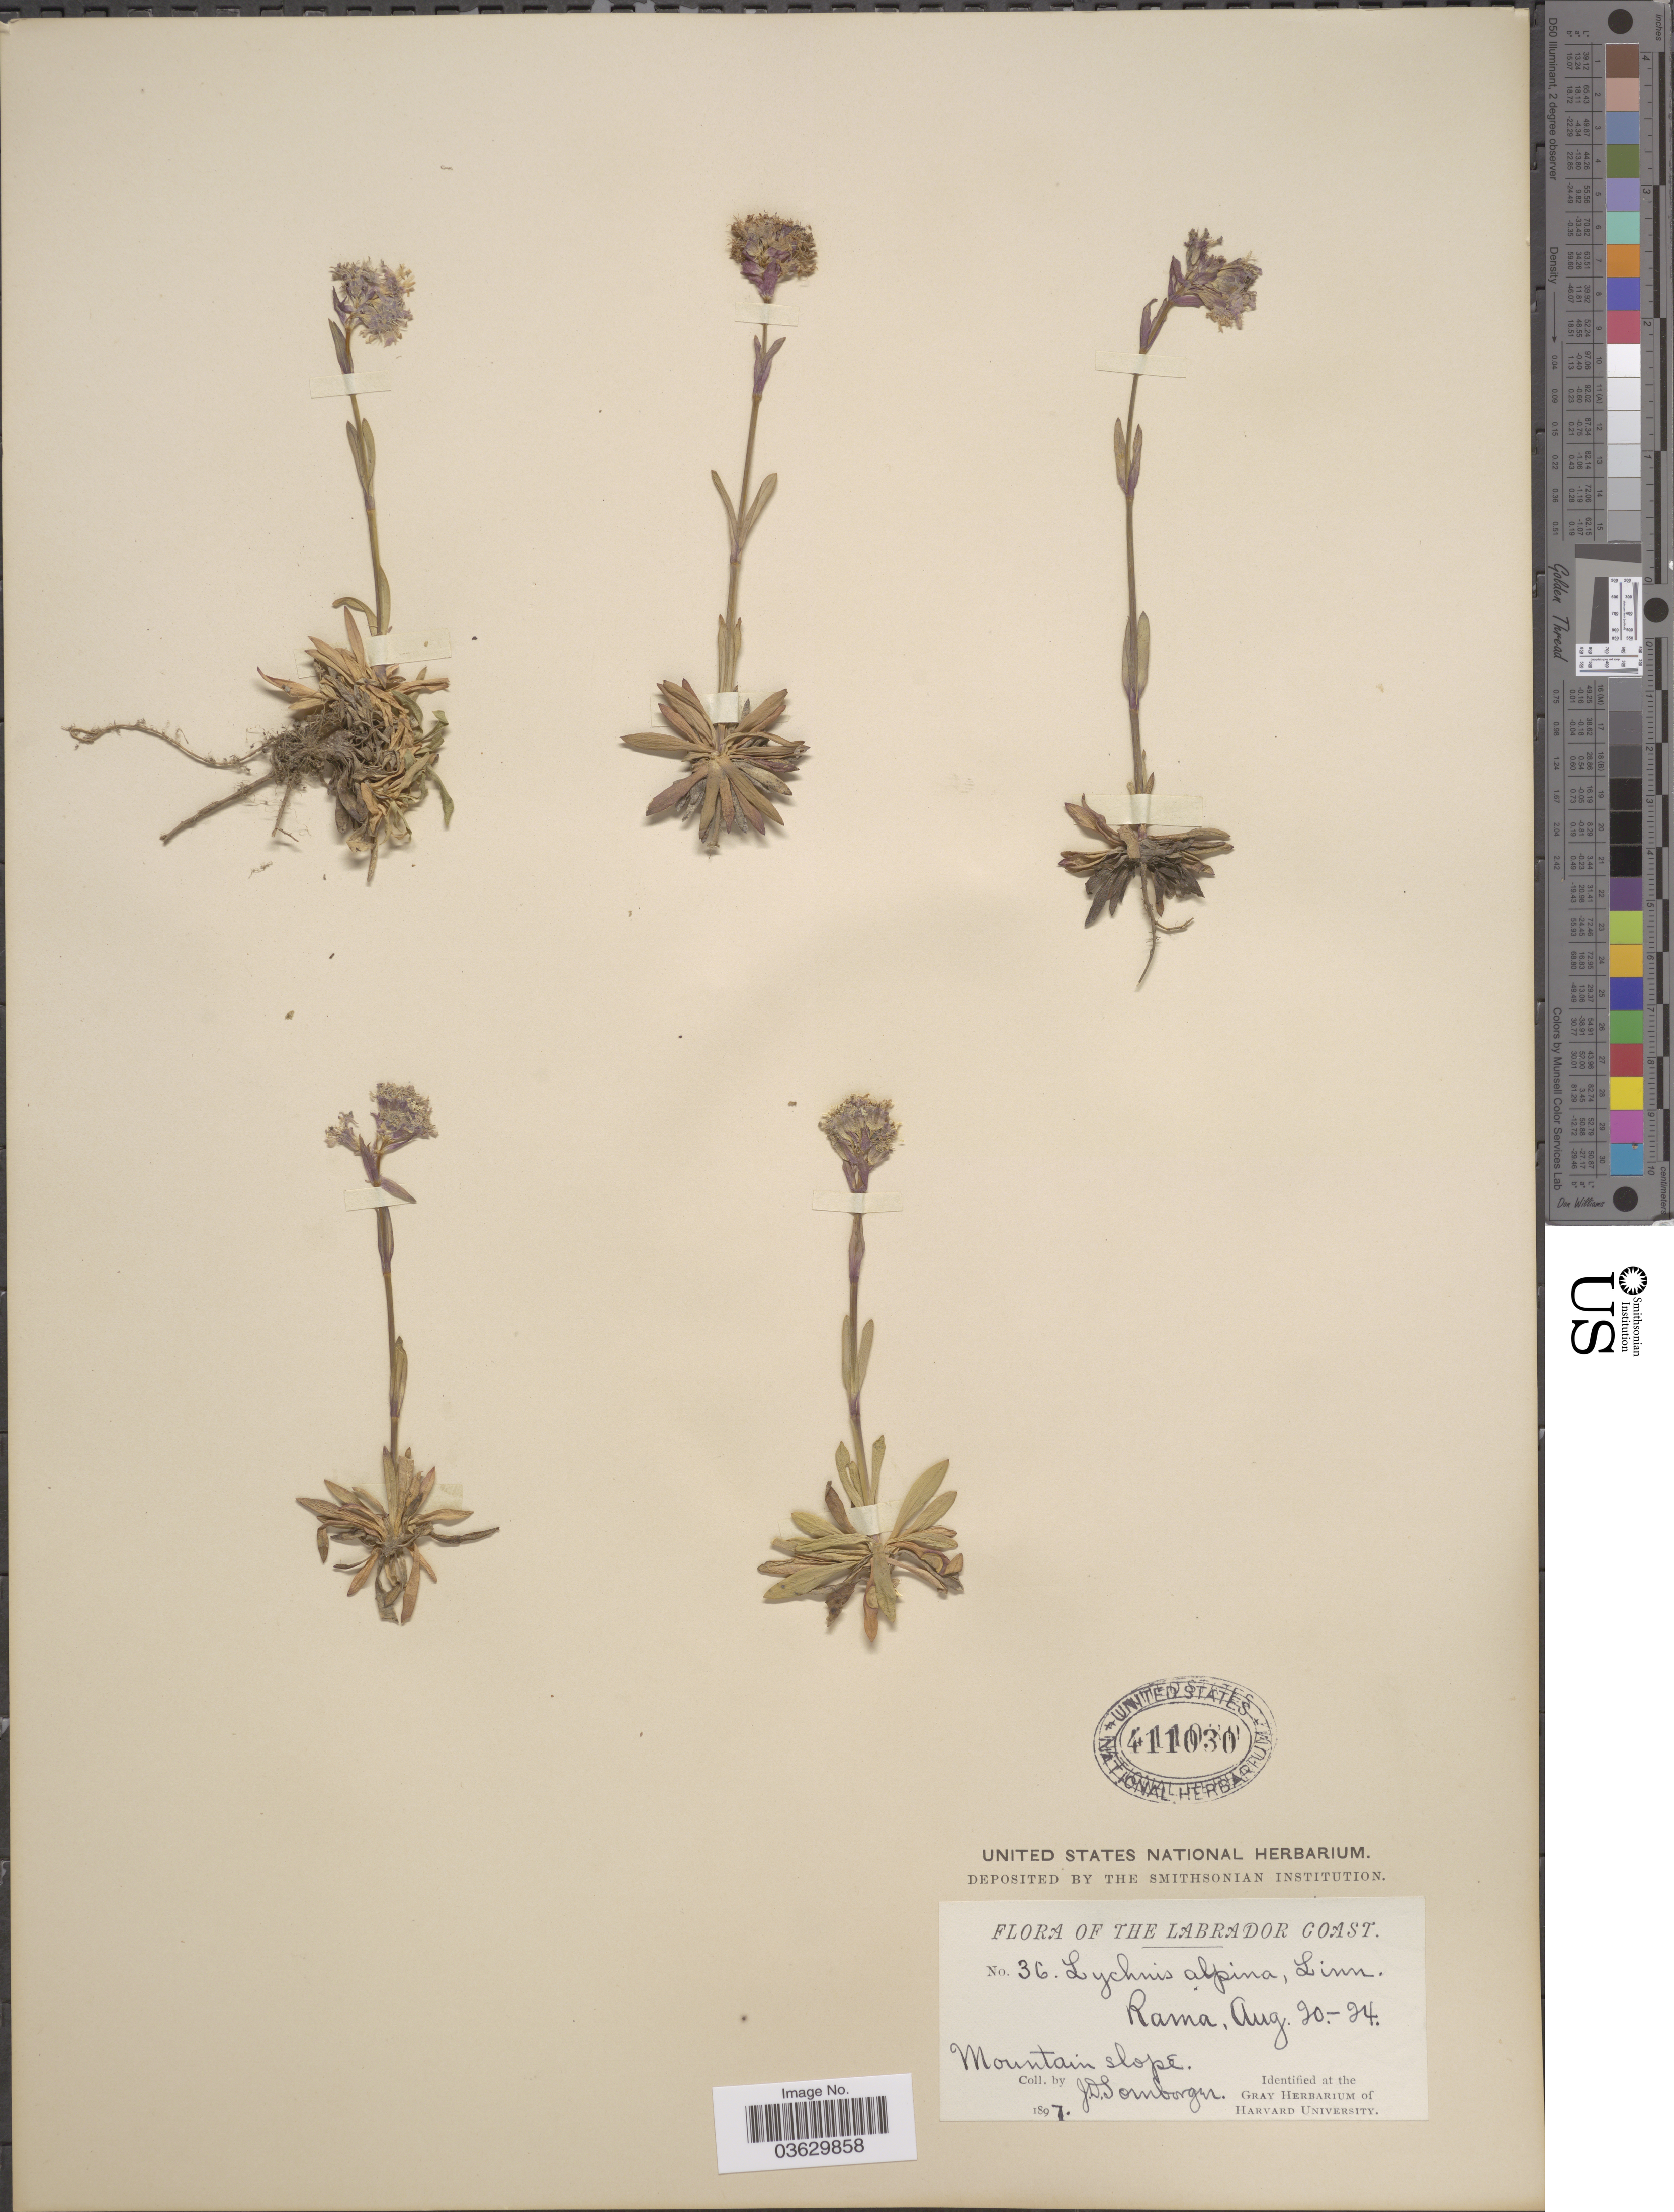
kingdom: Plantae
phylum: Tracheophyta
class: Magnoliopsida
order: Caryophyllales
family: Caryophyllaceae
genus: Viscaria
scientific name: Viscaria alpina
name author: (L.) G. Don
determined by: Strong, Mark T., (BOT), Smithsonian Institution - National Museum of Natural History (UNITED STATES)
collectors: J. Sornborger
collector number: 36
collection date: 1897-08-20/1897-08-24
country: Canada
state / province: Newfoundland and Labrador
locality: The Labrador Coast. Rama. Mountain slope.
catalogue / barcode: US 411030